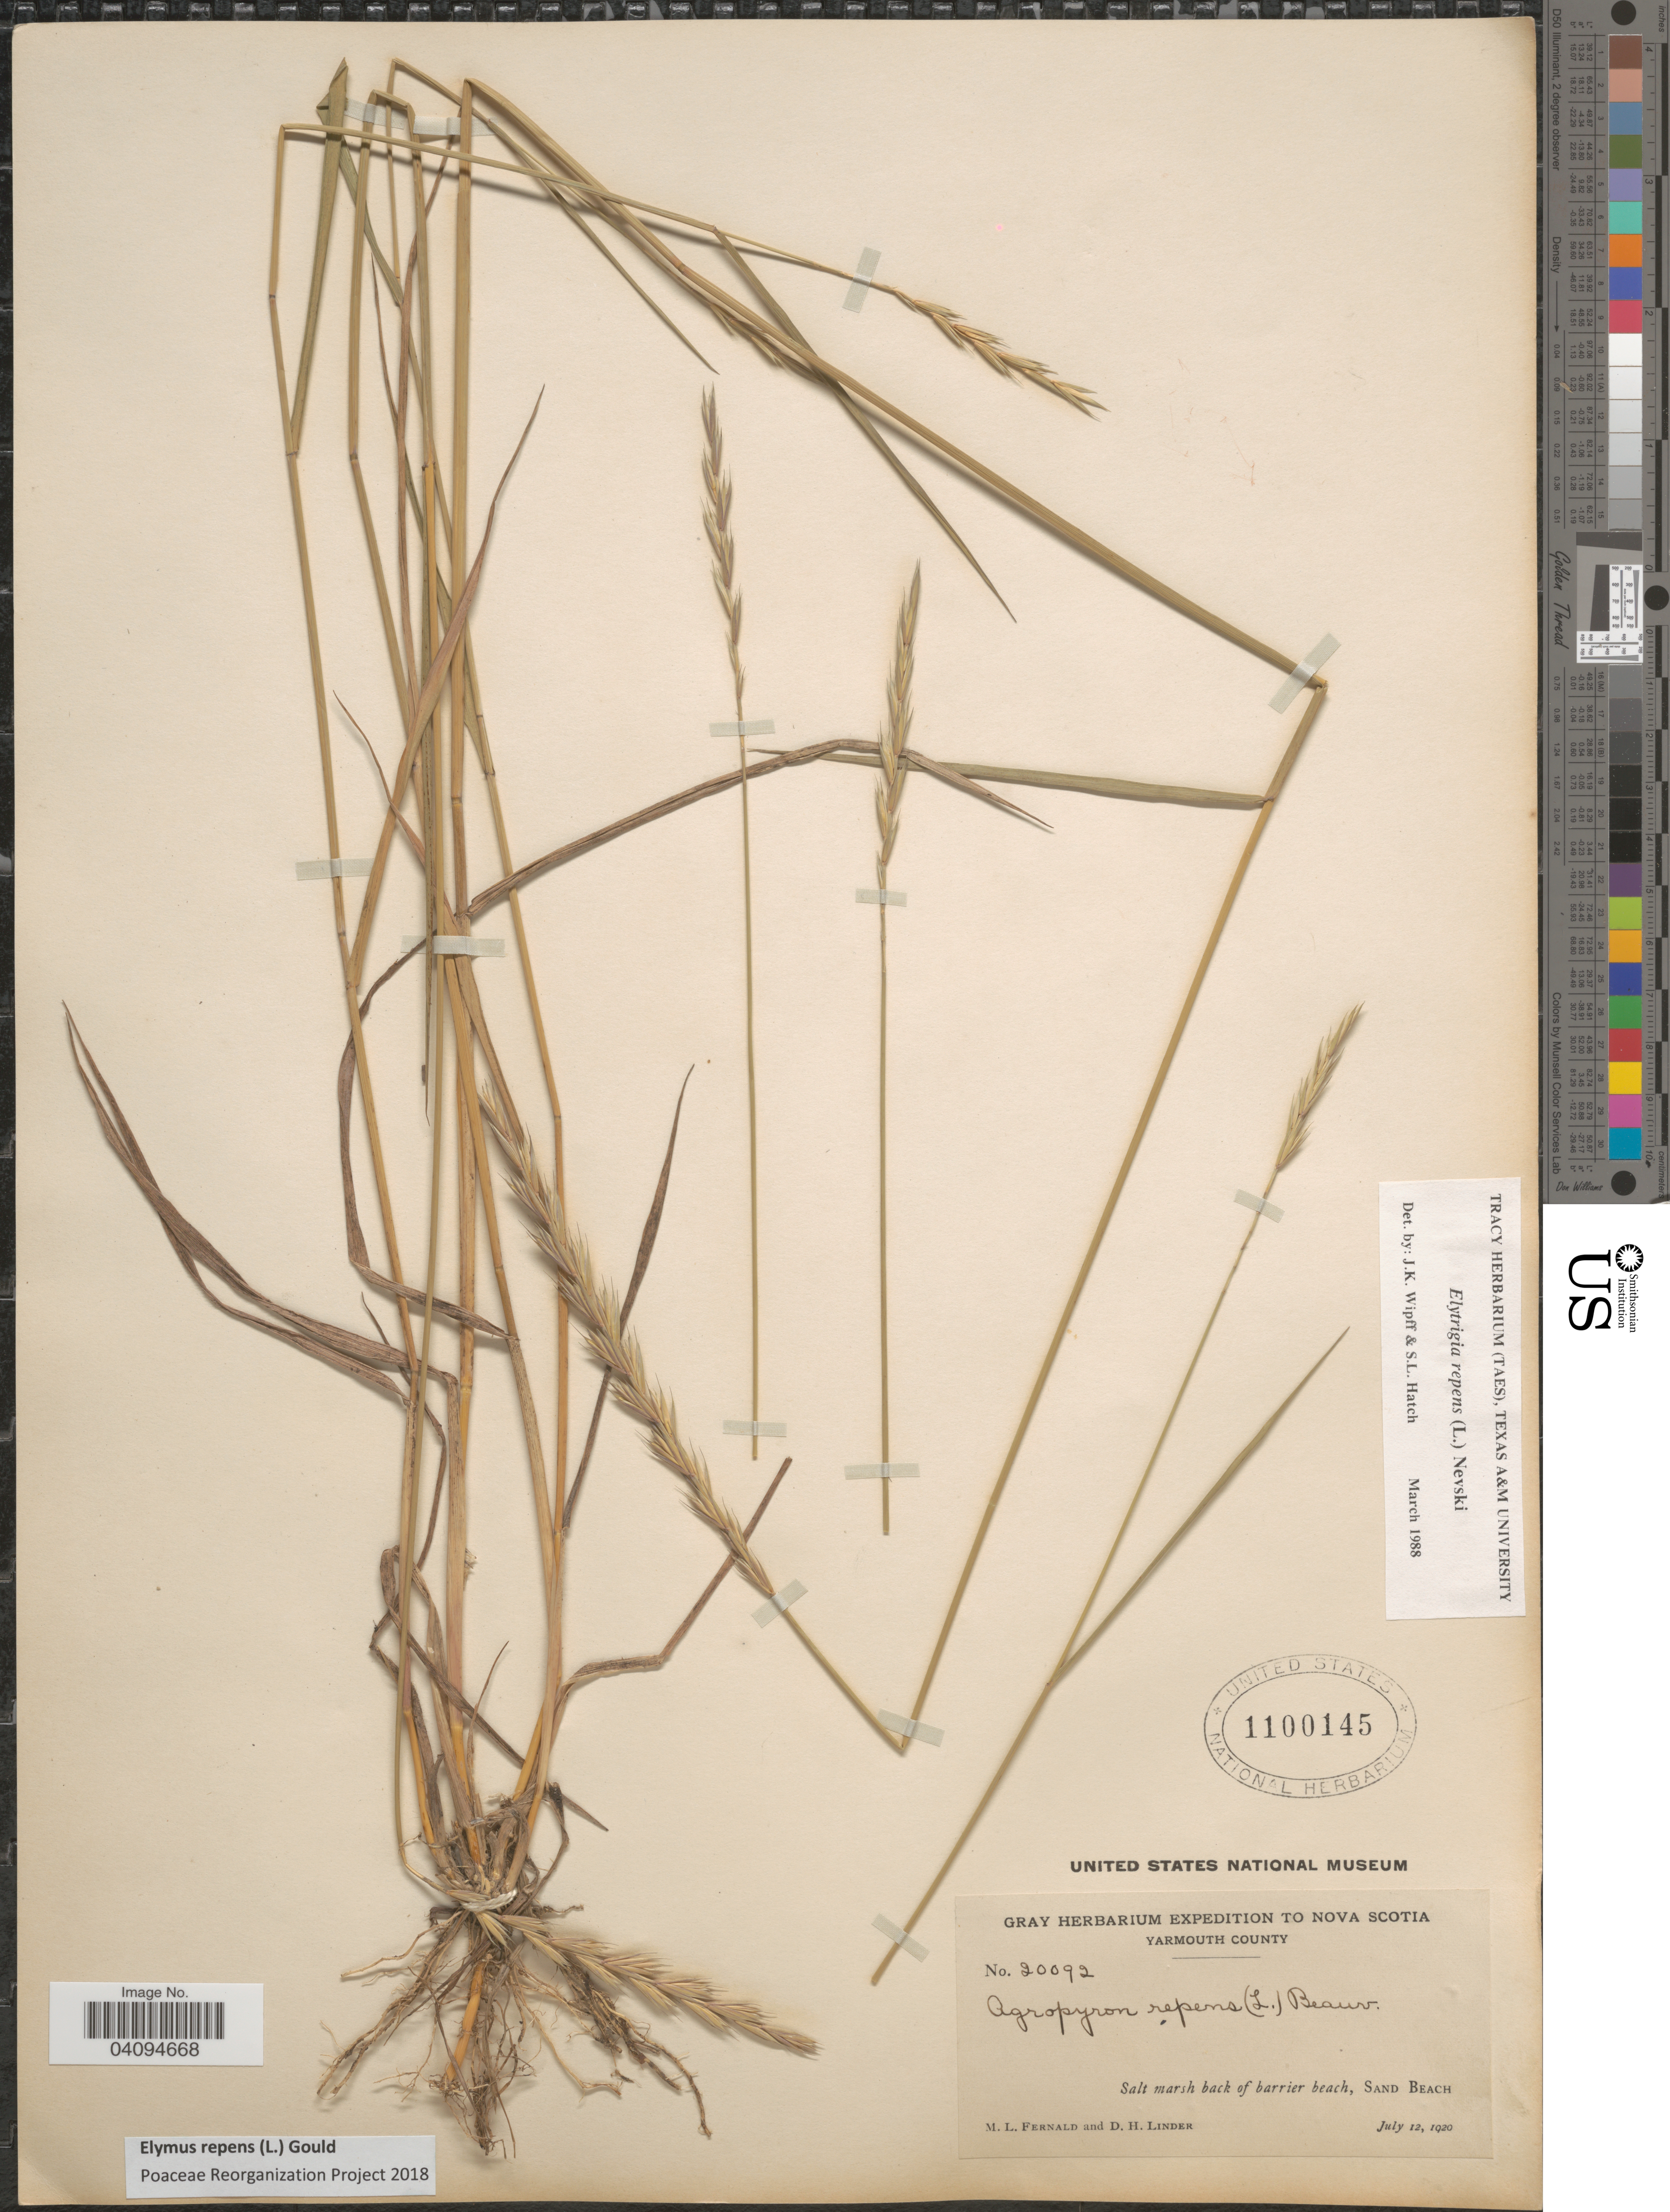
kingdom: Plantae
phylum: Tracheophyta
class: Liliopsida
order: Poales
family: Poaceae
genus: Elymus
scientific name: Elymus repens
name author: (L.) Gould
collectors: M. L. Fernald & D. Linder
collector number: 20092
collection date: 1920-07-12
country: Canada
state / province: Nova Scotia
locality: Gray Herbarium Expedition to nova Scotia. Yarmouth County. Salt marsh back of barrier beach, Sand Beach.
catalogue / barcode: US 1100145